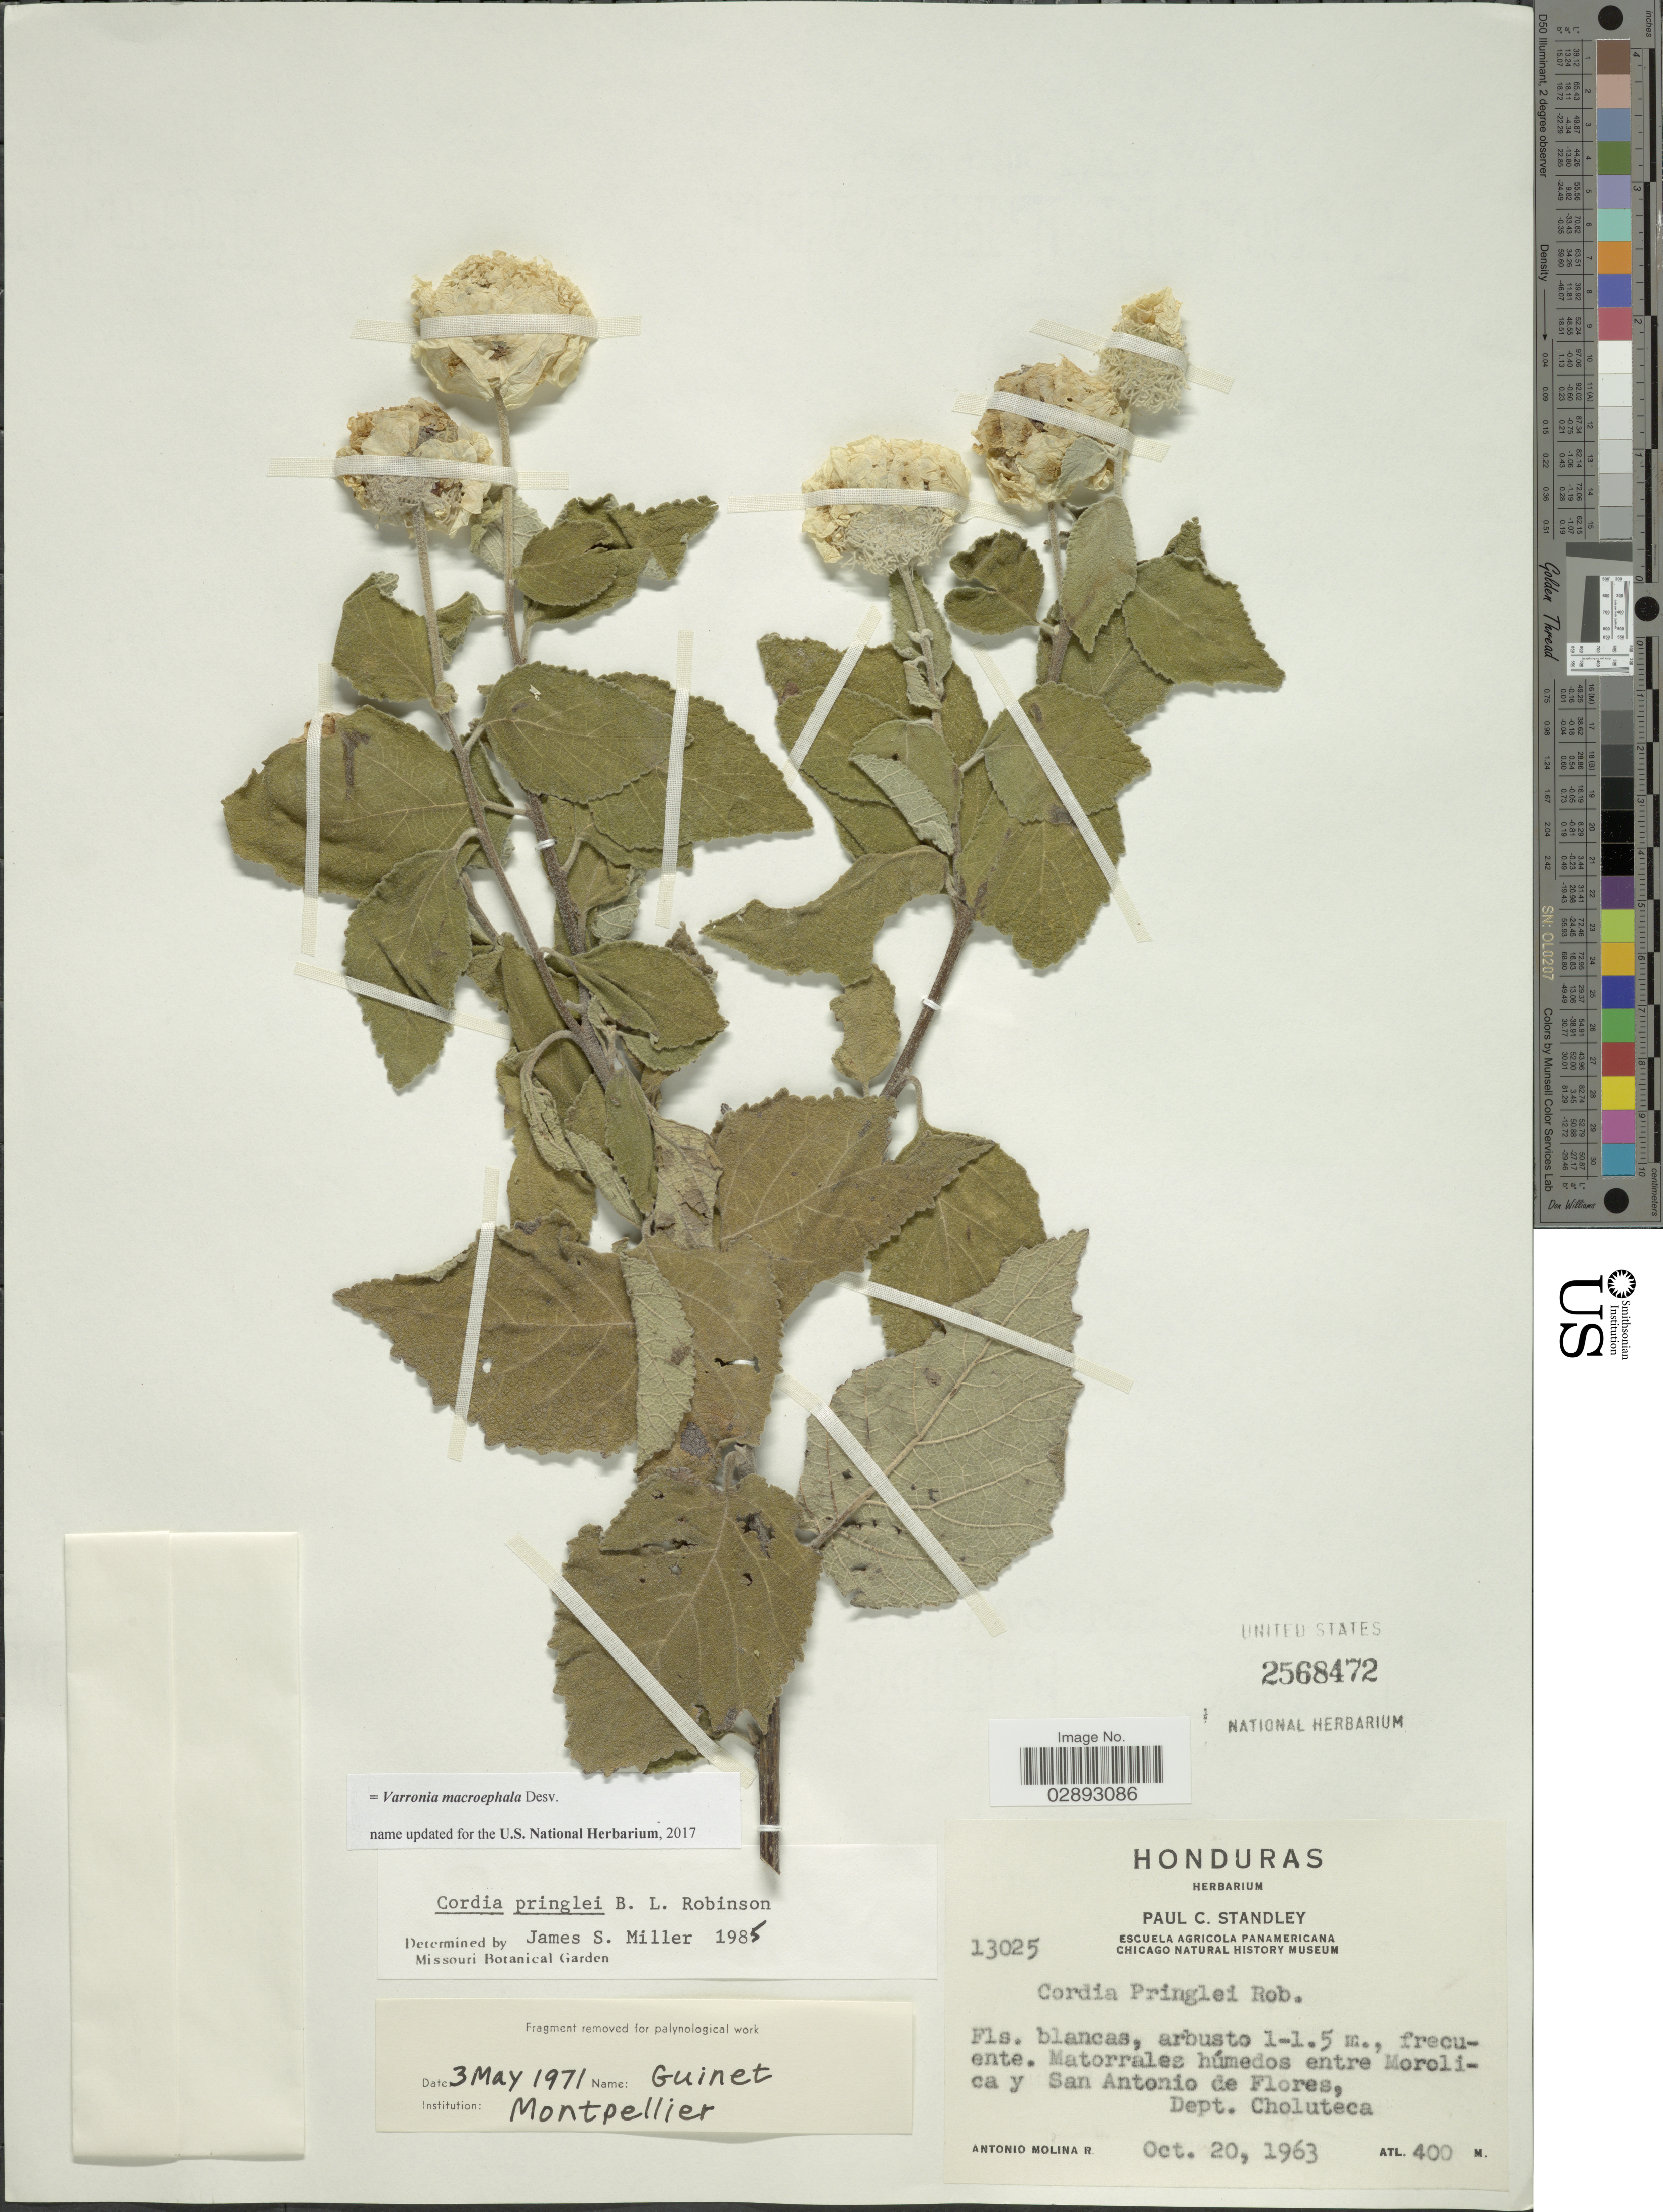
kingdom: Plantae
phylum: Tracheophyta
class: Magnoliopsida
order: Boraginales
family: Cordiaceae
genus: Varronia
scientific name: Varronia macrocephala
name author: Desv.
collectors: A. Molina R.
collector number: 13025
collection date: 1963-10-20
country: Honduras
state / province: Choluteca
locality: Matorrales húmedos entre Morolica y San Antonio de Flores, Dept. Choluteca.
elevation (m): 400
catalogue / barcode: US 2568472